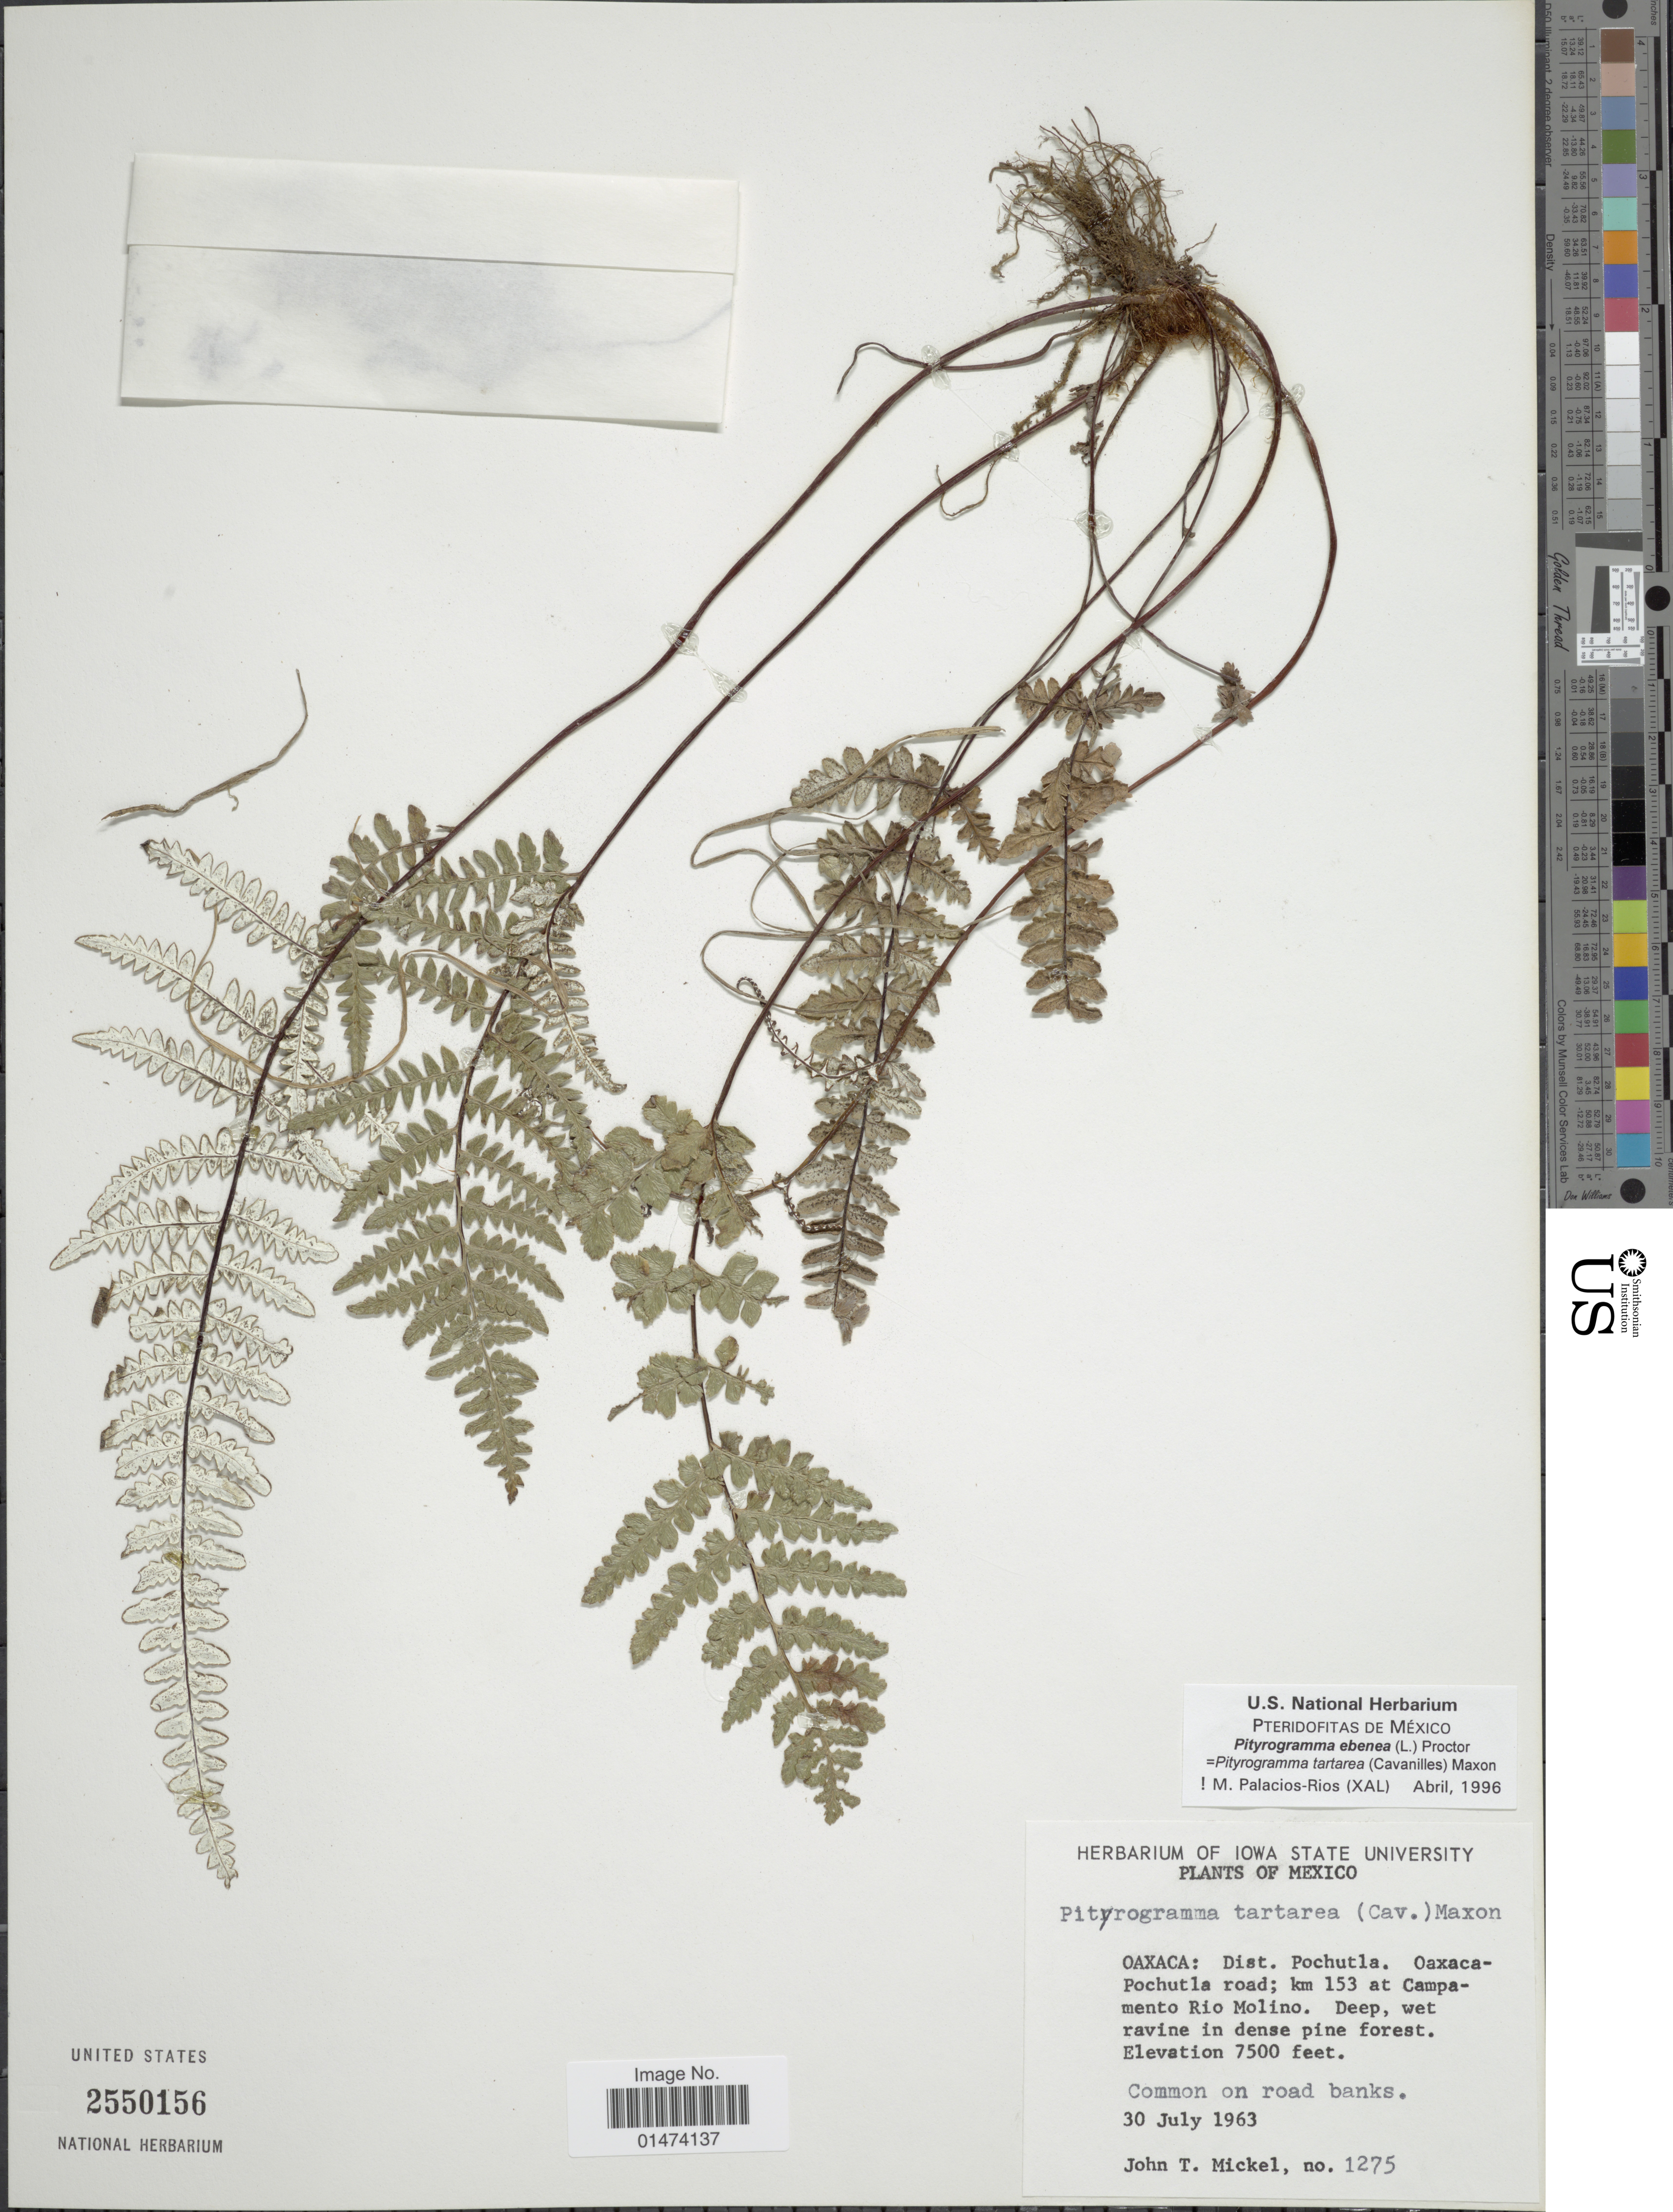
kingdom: Plantae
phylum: Tracheophyta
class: Polypodiopsida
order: Polypodiales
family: Pteridaceae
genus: Pityrogramma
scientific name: Pityrogramma tartarea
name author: (Cav.) Maxon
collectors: J. T. Mickel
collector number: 1275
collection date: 1963-07-30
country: Mexico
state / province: Oaxaca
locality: Dist. Pochutla. Oaxaca-Pochutla road; km 153 at Campamento Rio Molino. Deep, wet ravine in dense pine forest.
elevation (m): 2286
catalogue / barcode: US 2550156